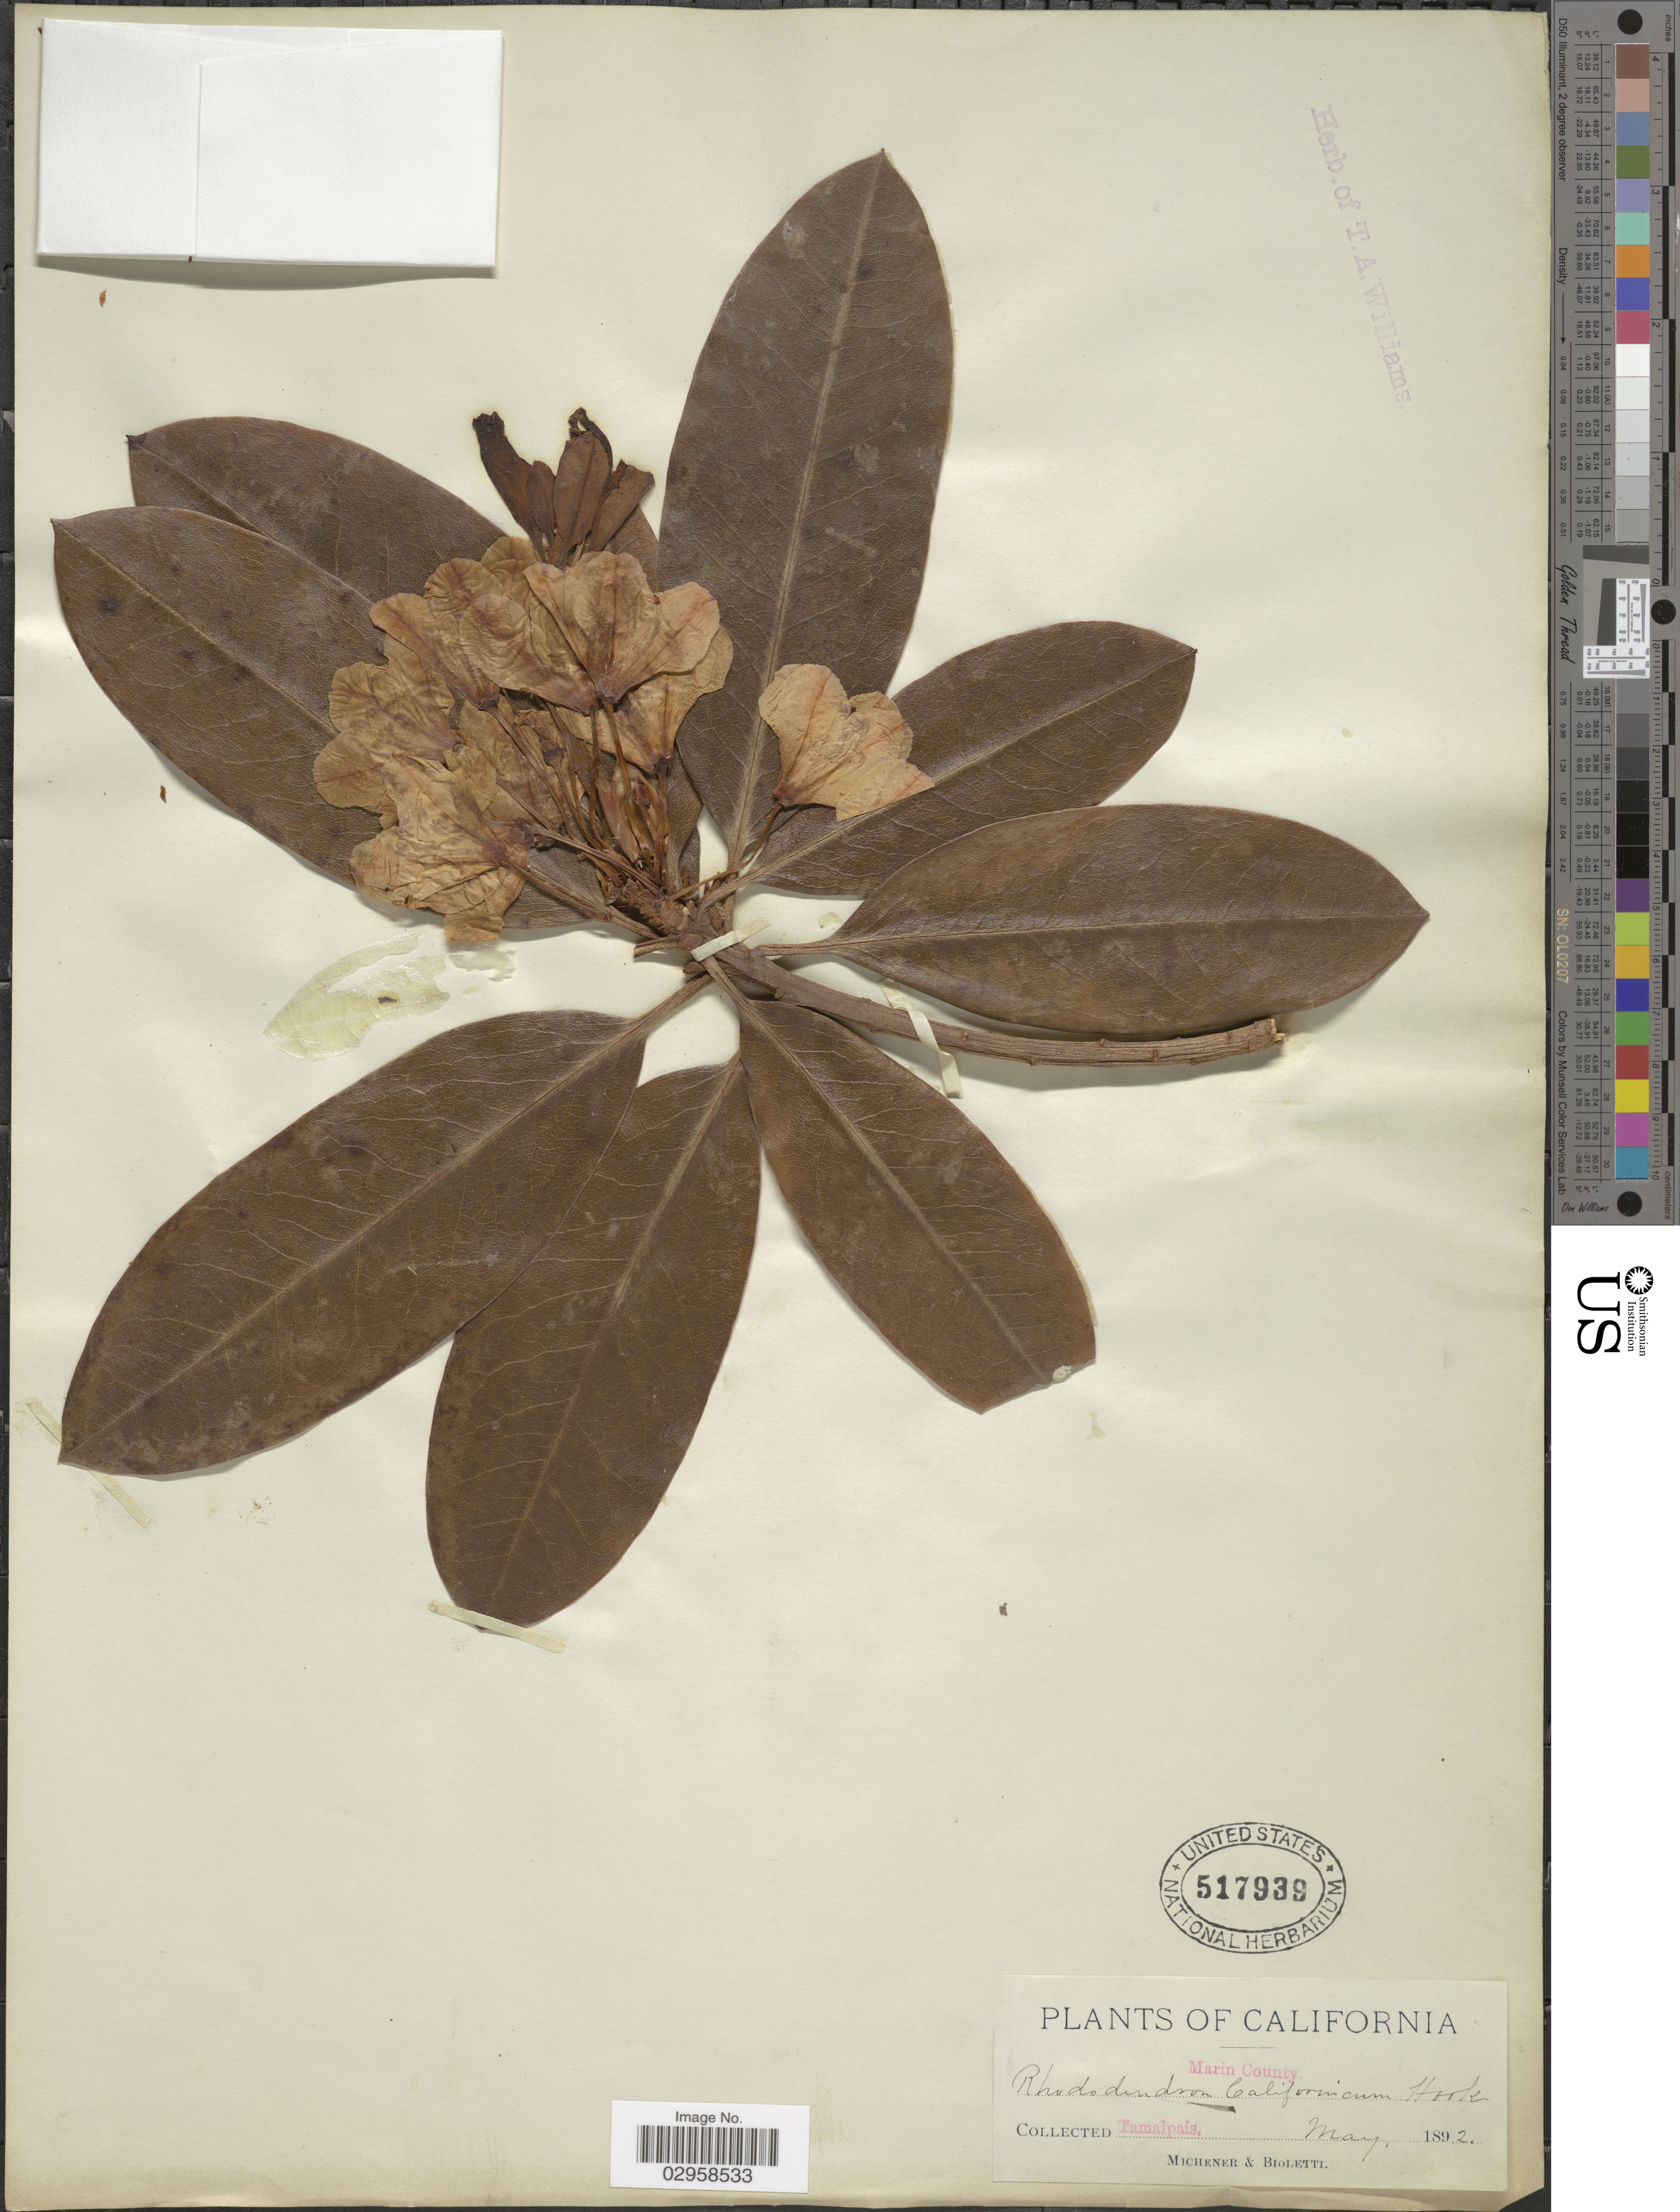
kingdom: Plantae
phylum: Tracheophyta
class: Magnoliopsida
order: Ericales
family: Ericaceae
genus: Rhododendron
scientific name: Rhododendron macrophyllum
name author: D. Don ex G. Don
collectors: -. Michener & -- Bioletti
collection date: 1892-05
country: United States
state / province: California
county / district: Marin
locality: Marin County. Tamalpais.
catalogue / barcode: US 517939